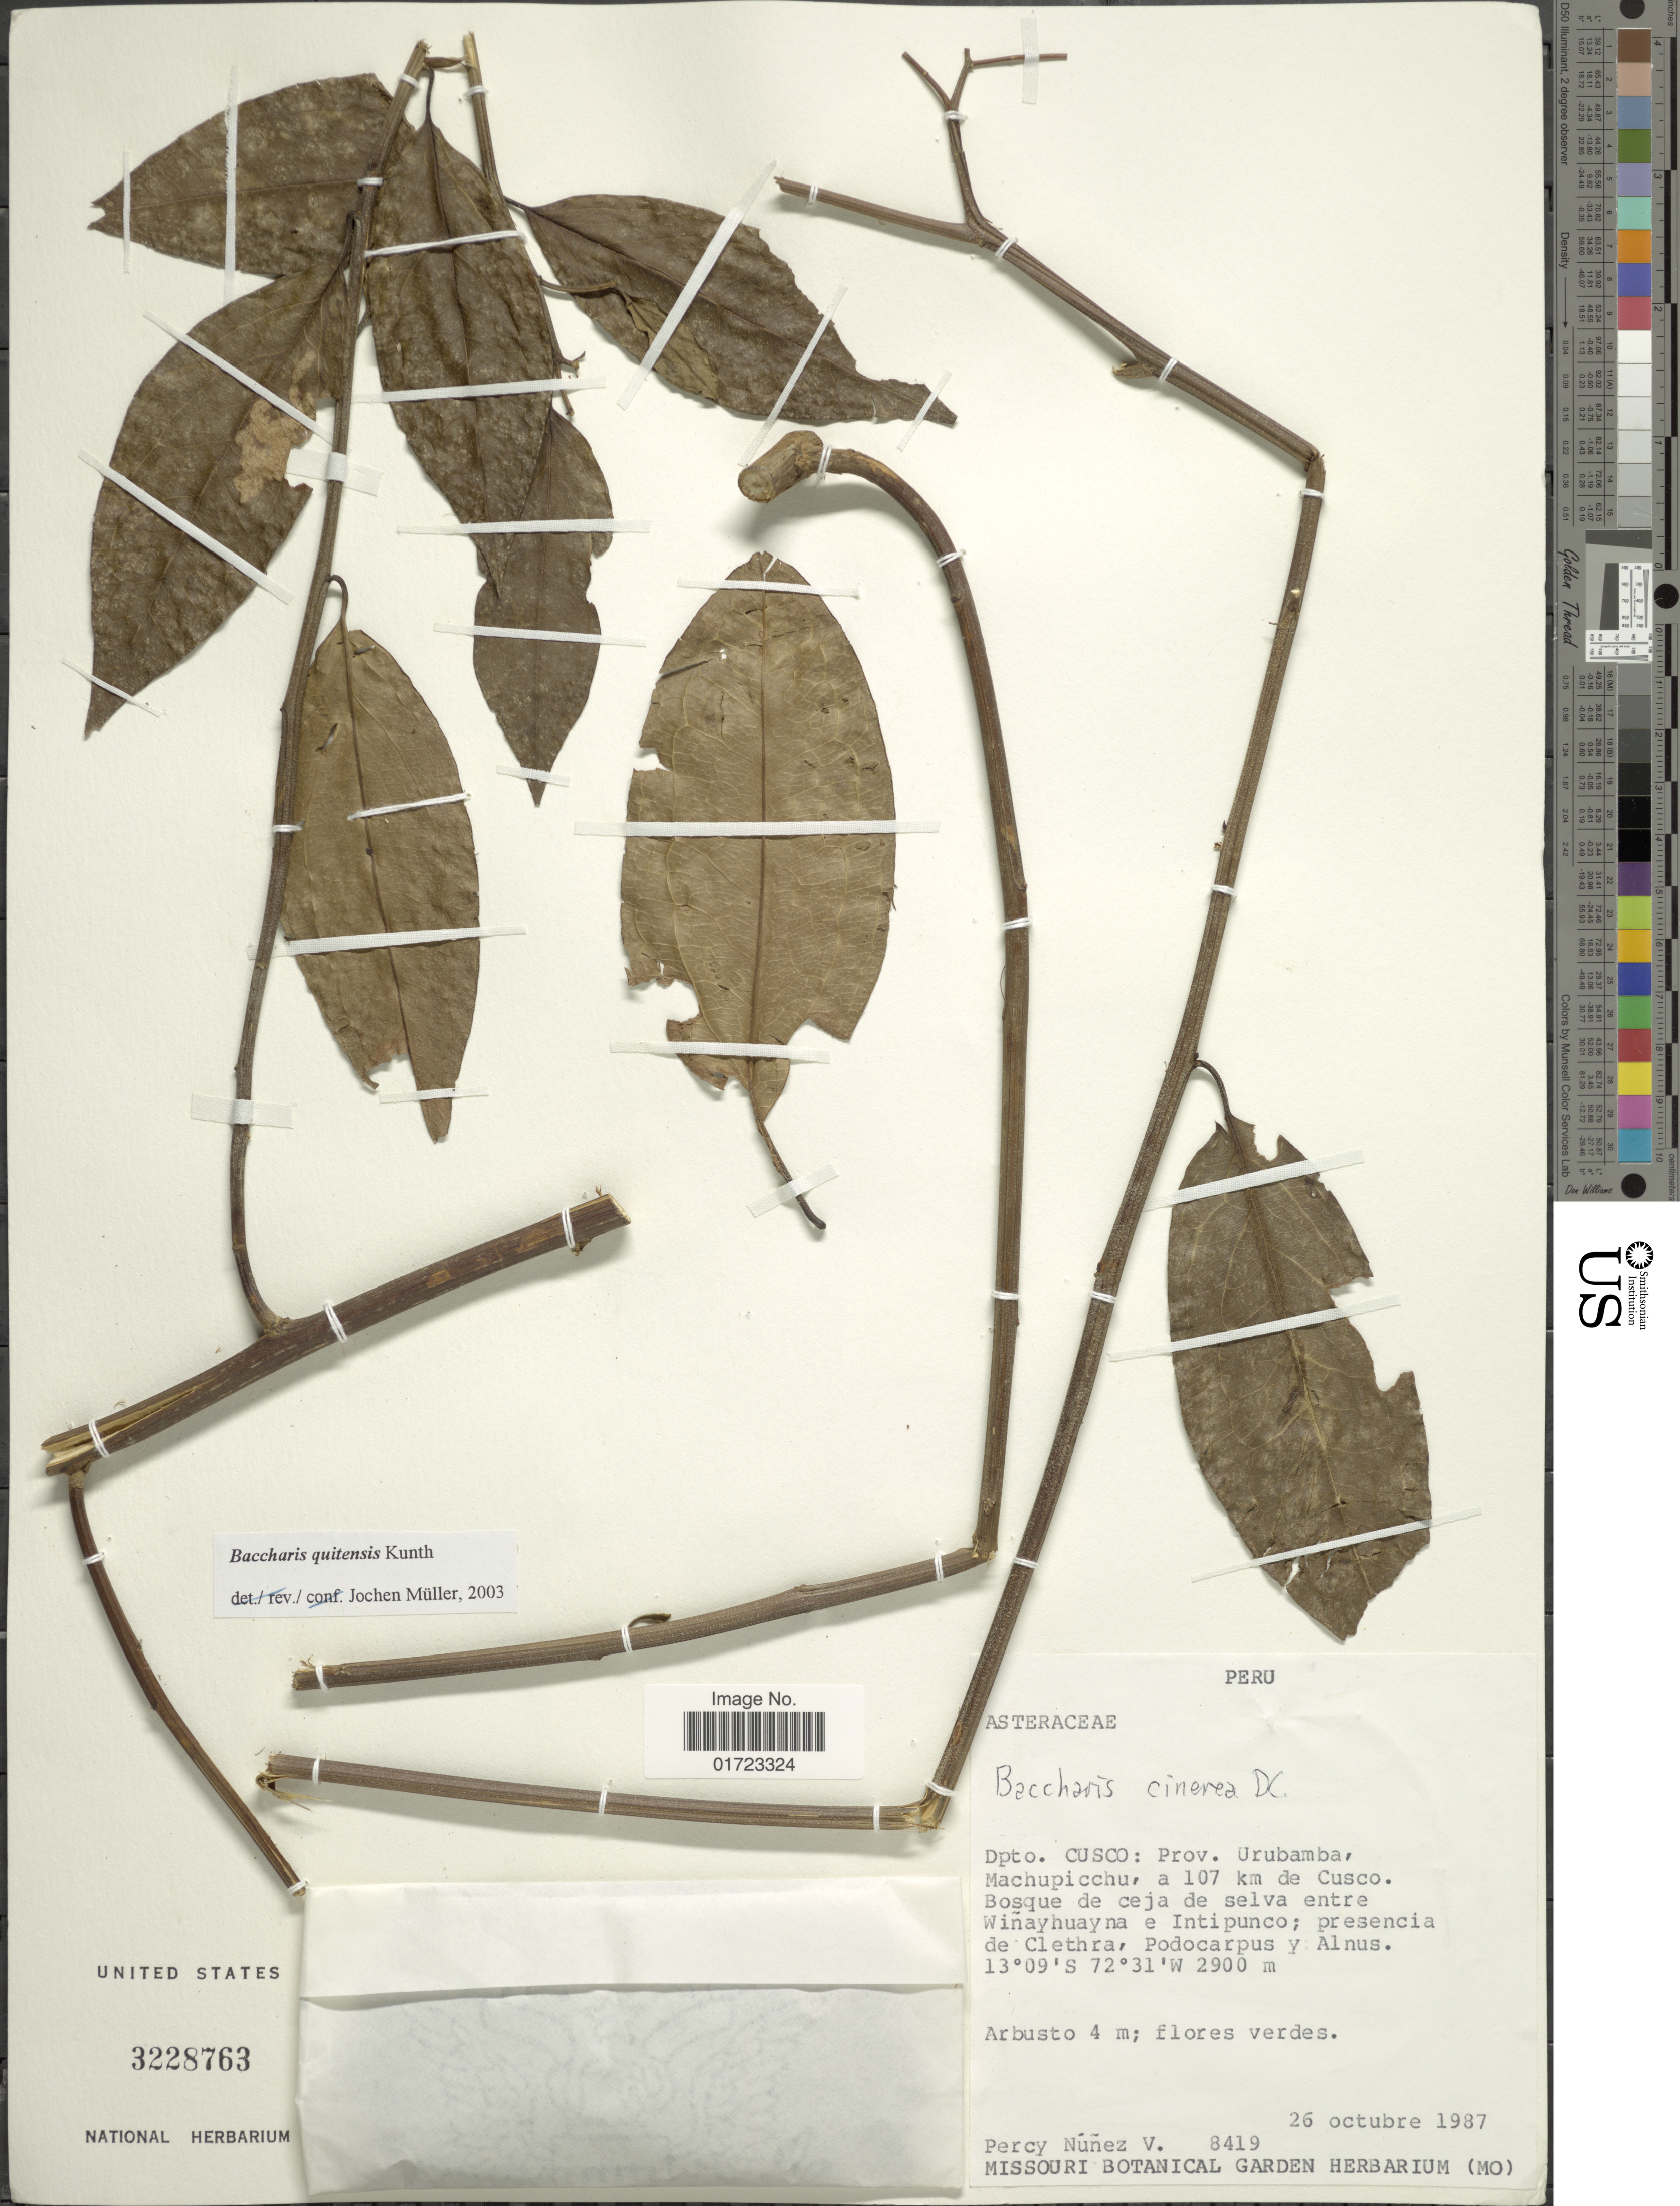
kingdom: Plantae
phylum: Tracheophyta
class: Magnoliopsida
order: Asterales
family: Asteraceae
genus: Baccharis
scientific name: Baccharis quitensis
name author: Kunth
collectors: P. Nuñez V.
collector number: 8419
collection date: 1987-10-26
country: Peru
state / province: Cusco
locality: Dpto. Cusco: Prov. Urubamba, Machupicchu, a 107 km de Cusco. Bosque de ceja de selva entre Winayhuayna e Intipunco.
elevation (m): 2900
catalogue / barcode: US 3228763